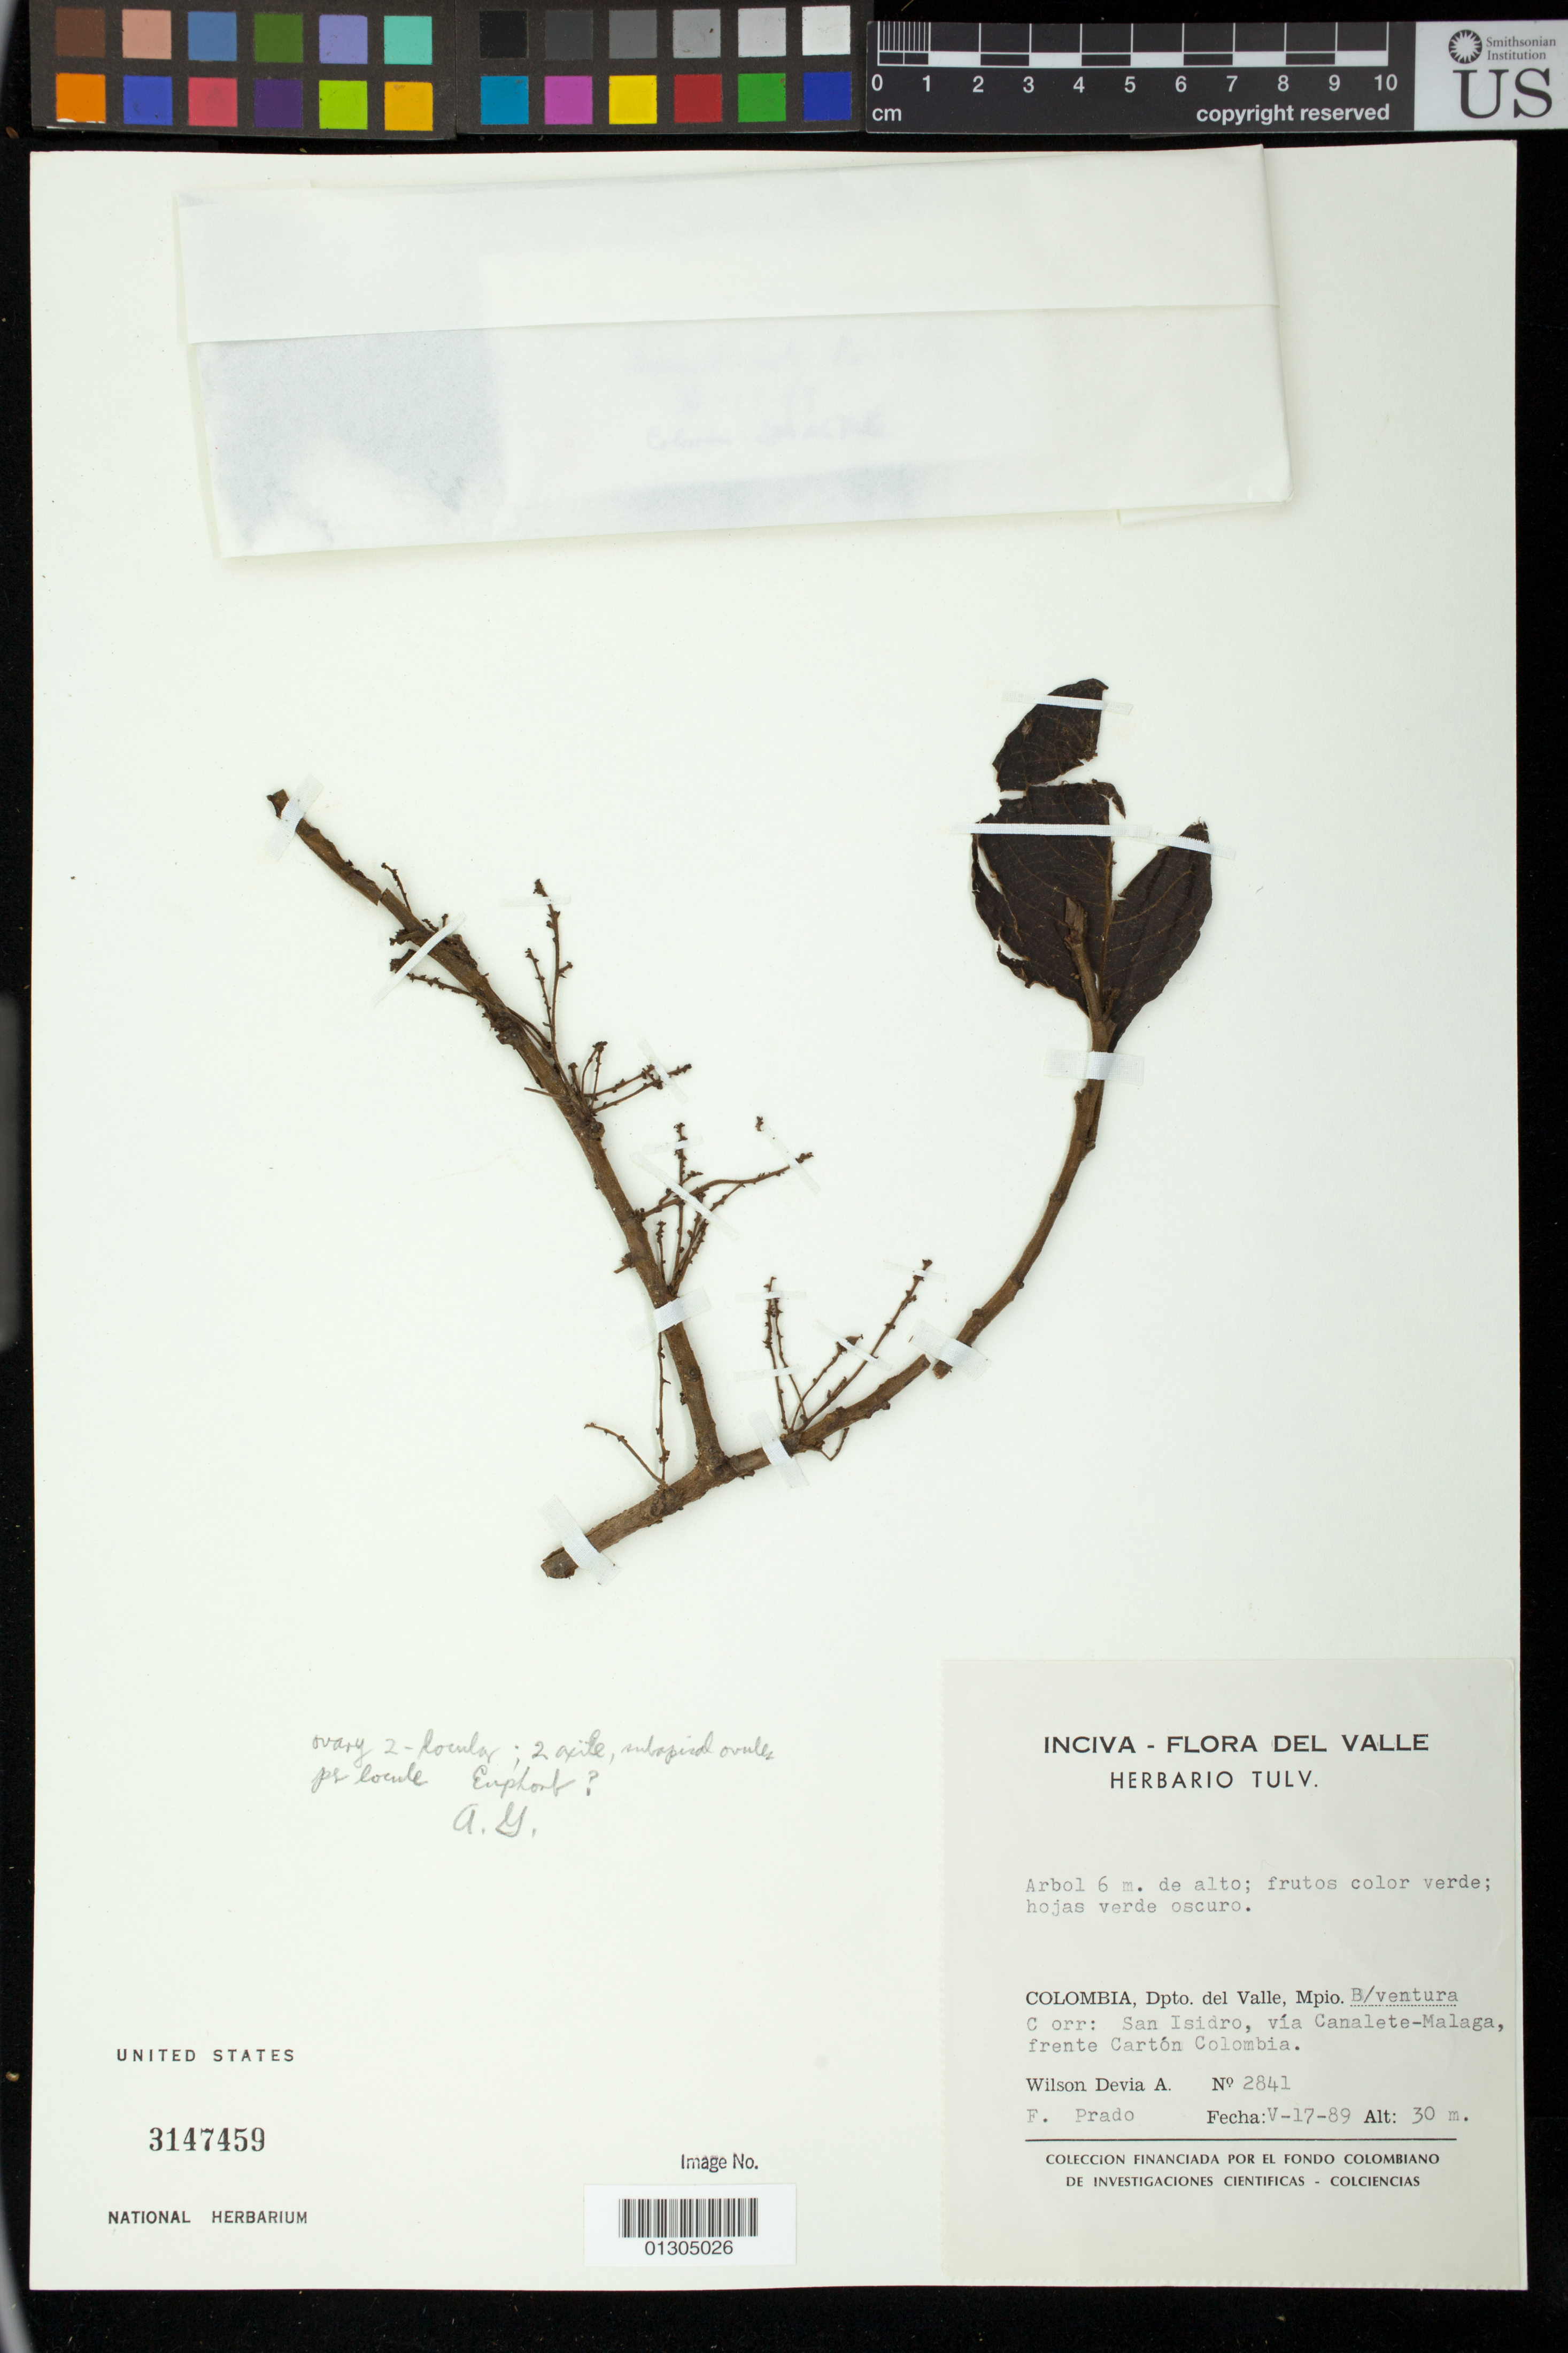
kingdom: Plantae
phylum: Tracheophyta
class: Magnoliopsida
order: Malpighiales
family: Euphorbiaceae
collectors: W. Devia A. & F. Prado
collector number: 2841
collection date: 1989-05-17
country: Colombia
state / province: Cauca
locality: San Isidro, via Canalete-Malaga, frente Carton Colombia.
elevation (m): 30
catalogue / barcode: US 3147459